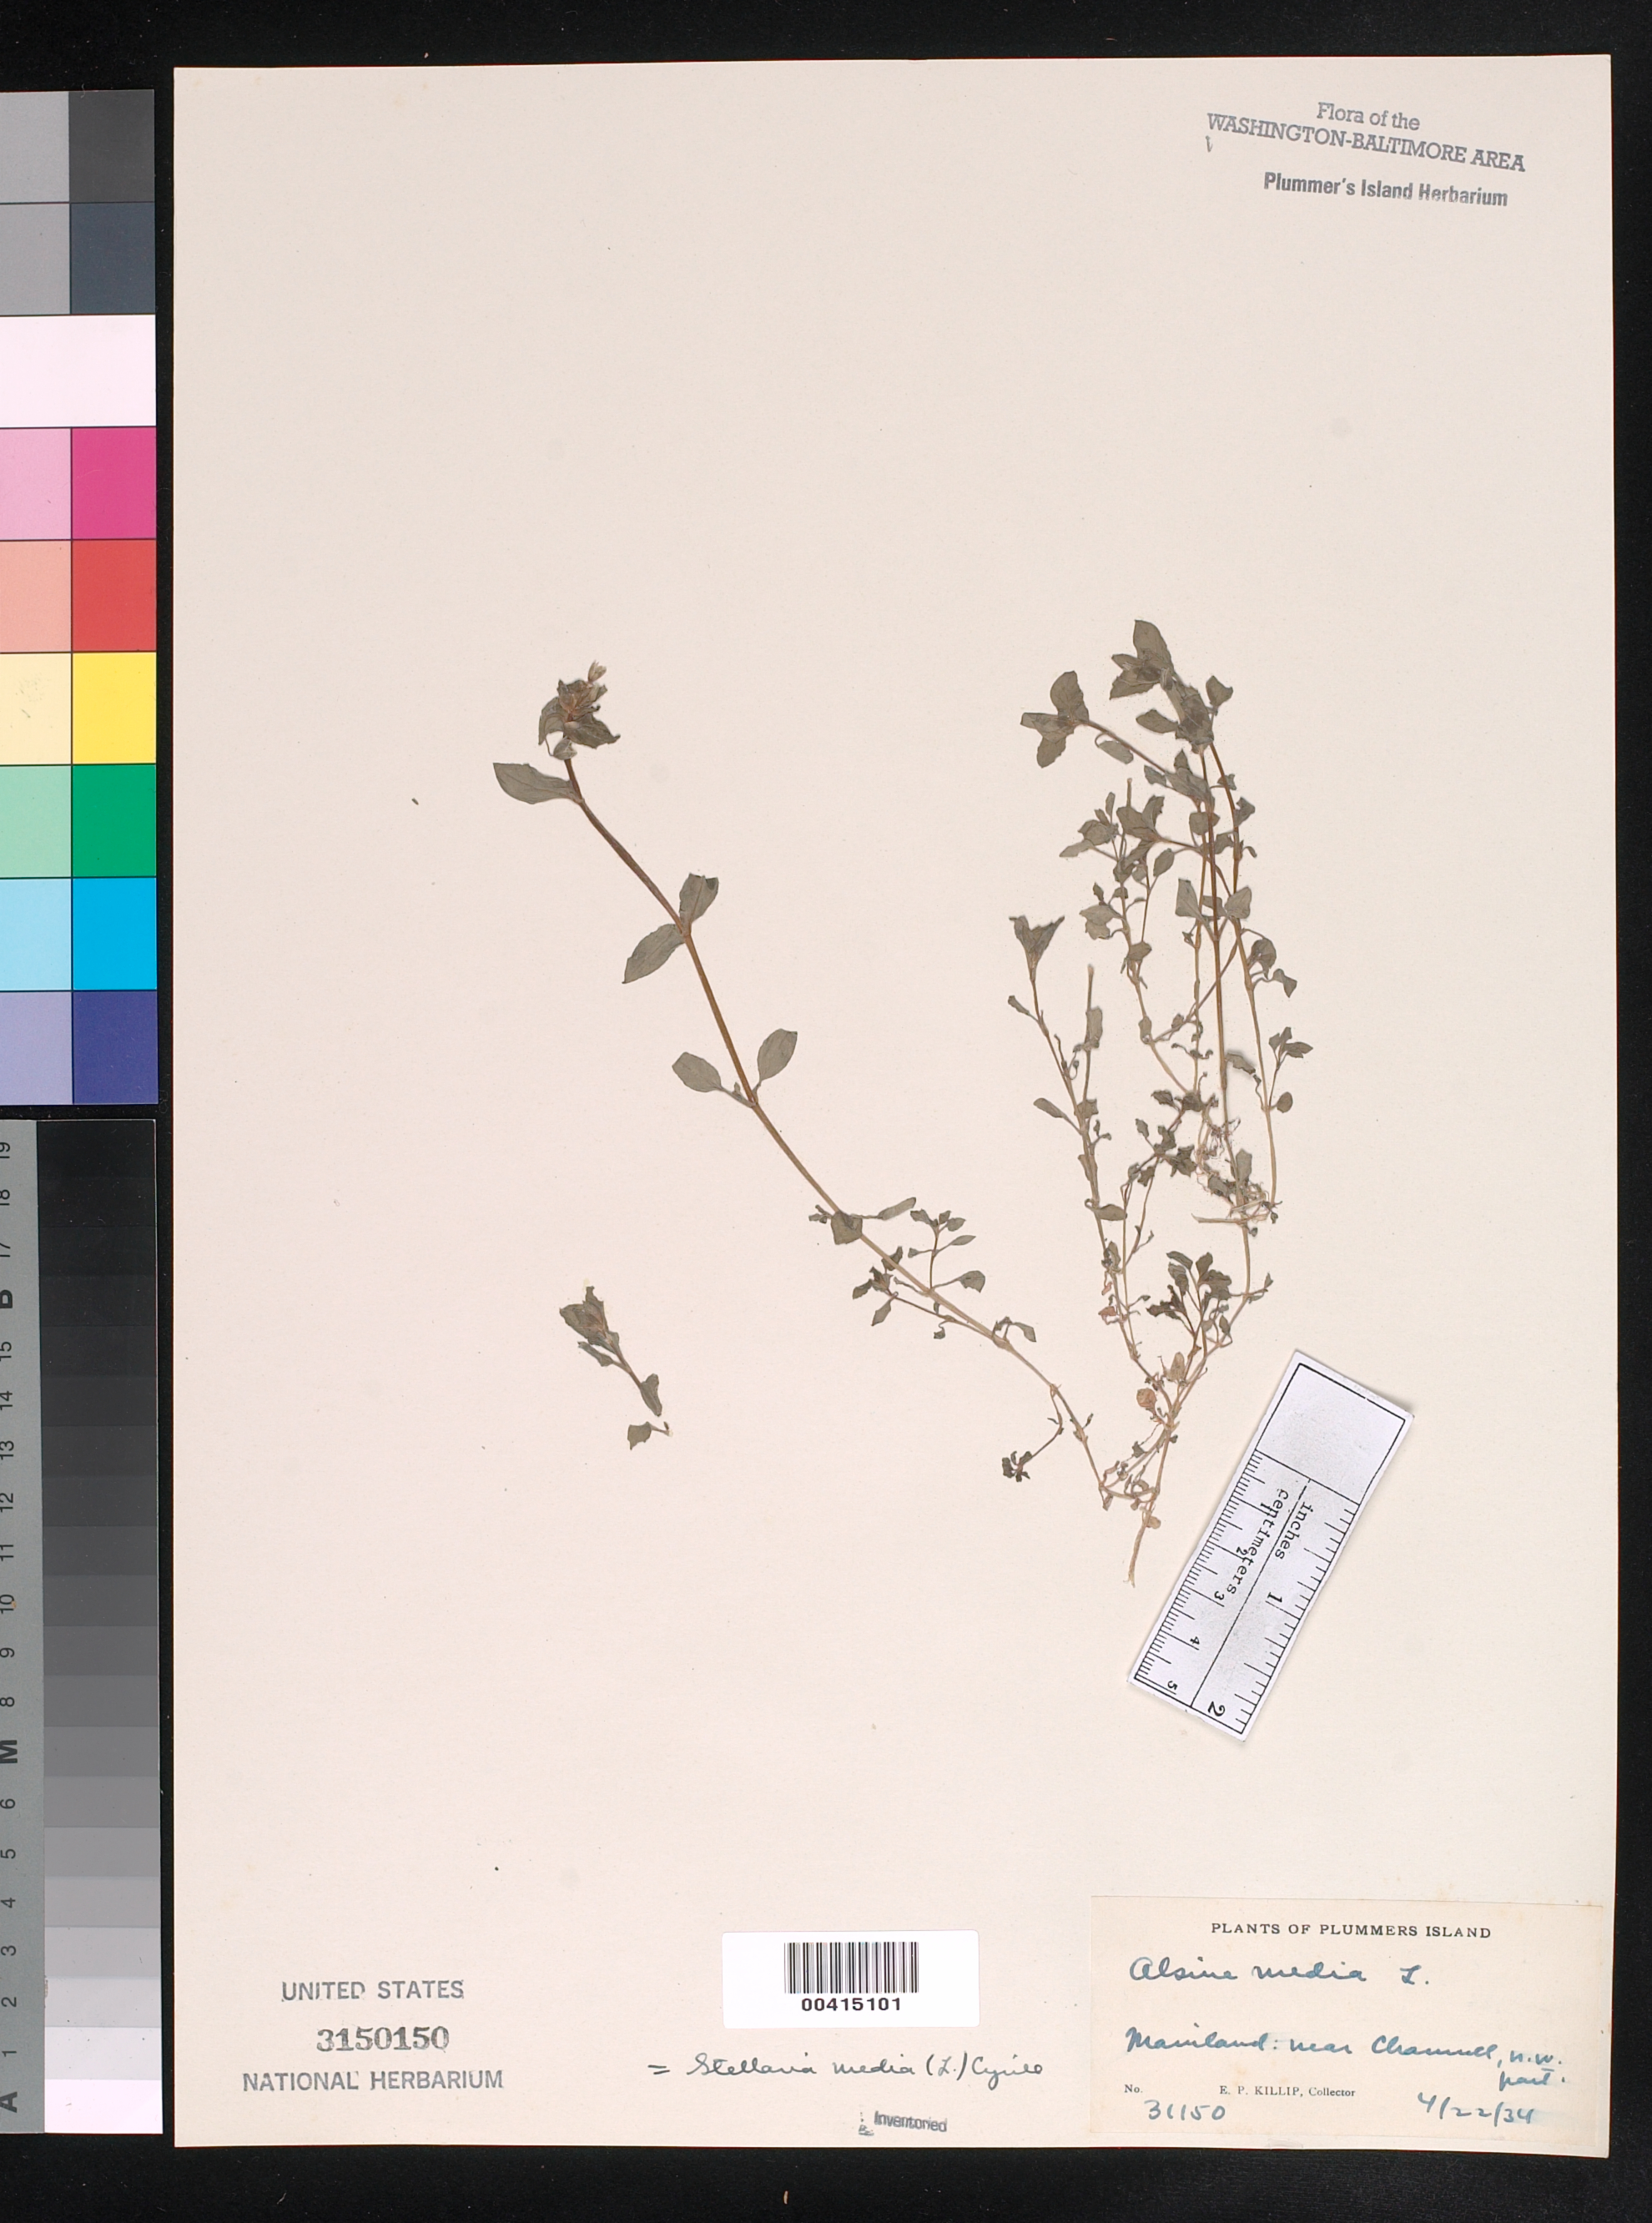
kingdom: Plantae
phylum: Tracheophyta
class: Magnoliopsida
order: Caryophyllales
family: Caryophyllaceae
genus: Stellaria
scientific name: Stellaria media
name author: (L.) Vill.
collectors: E. P. Killip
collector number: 31150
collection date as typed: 22 Apr 1934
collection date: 1934-04-22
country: United States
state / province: Maryland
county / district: Montgomery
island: Plummers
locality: Plummer's Island; near channel, N.W. Part C. & O. Canal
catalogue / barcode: US 3150150